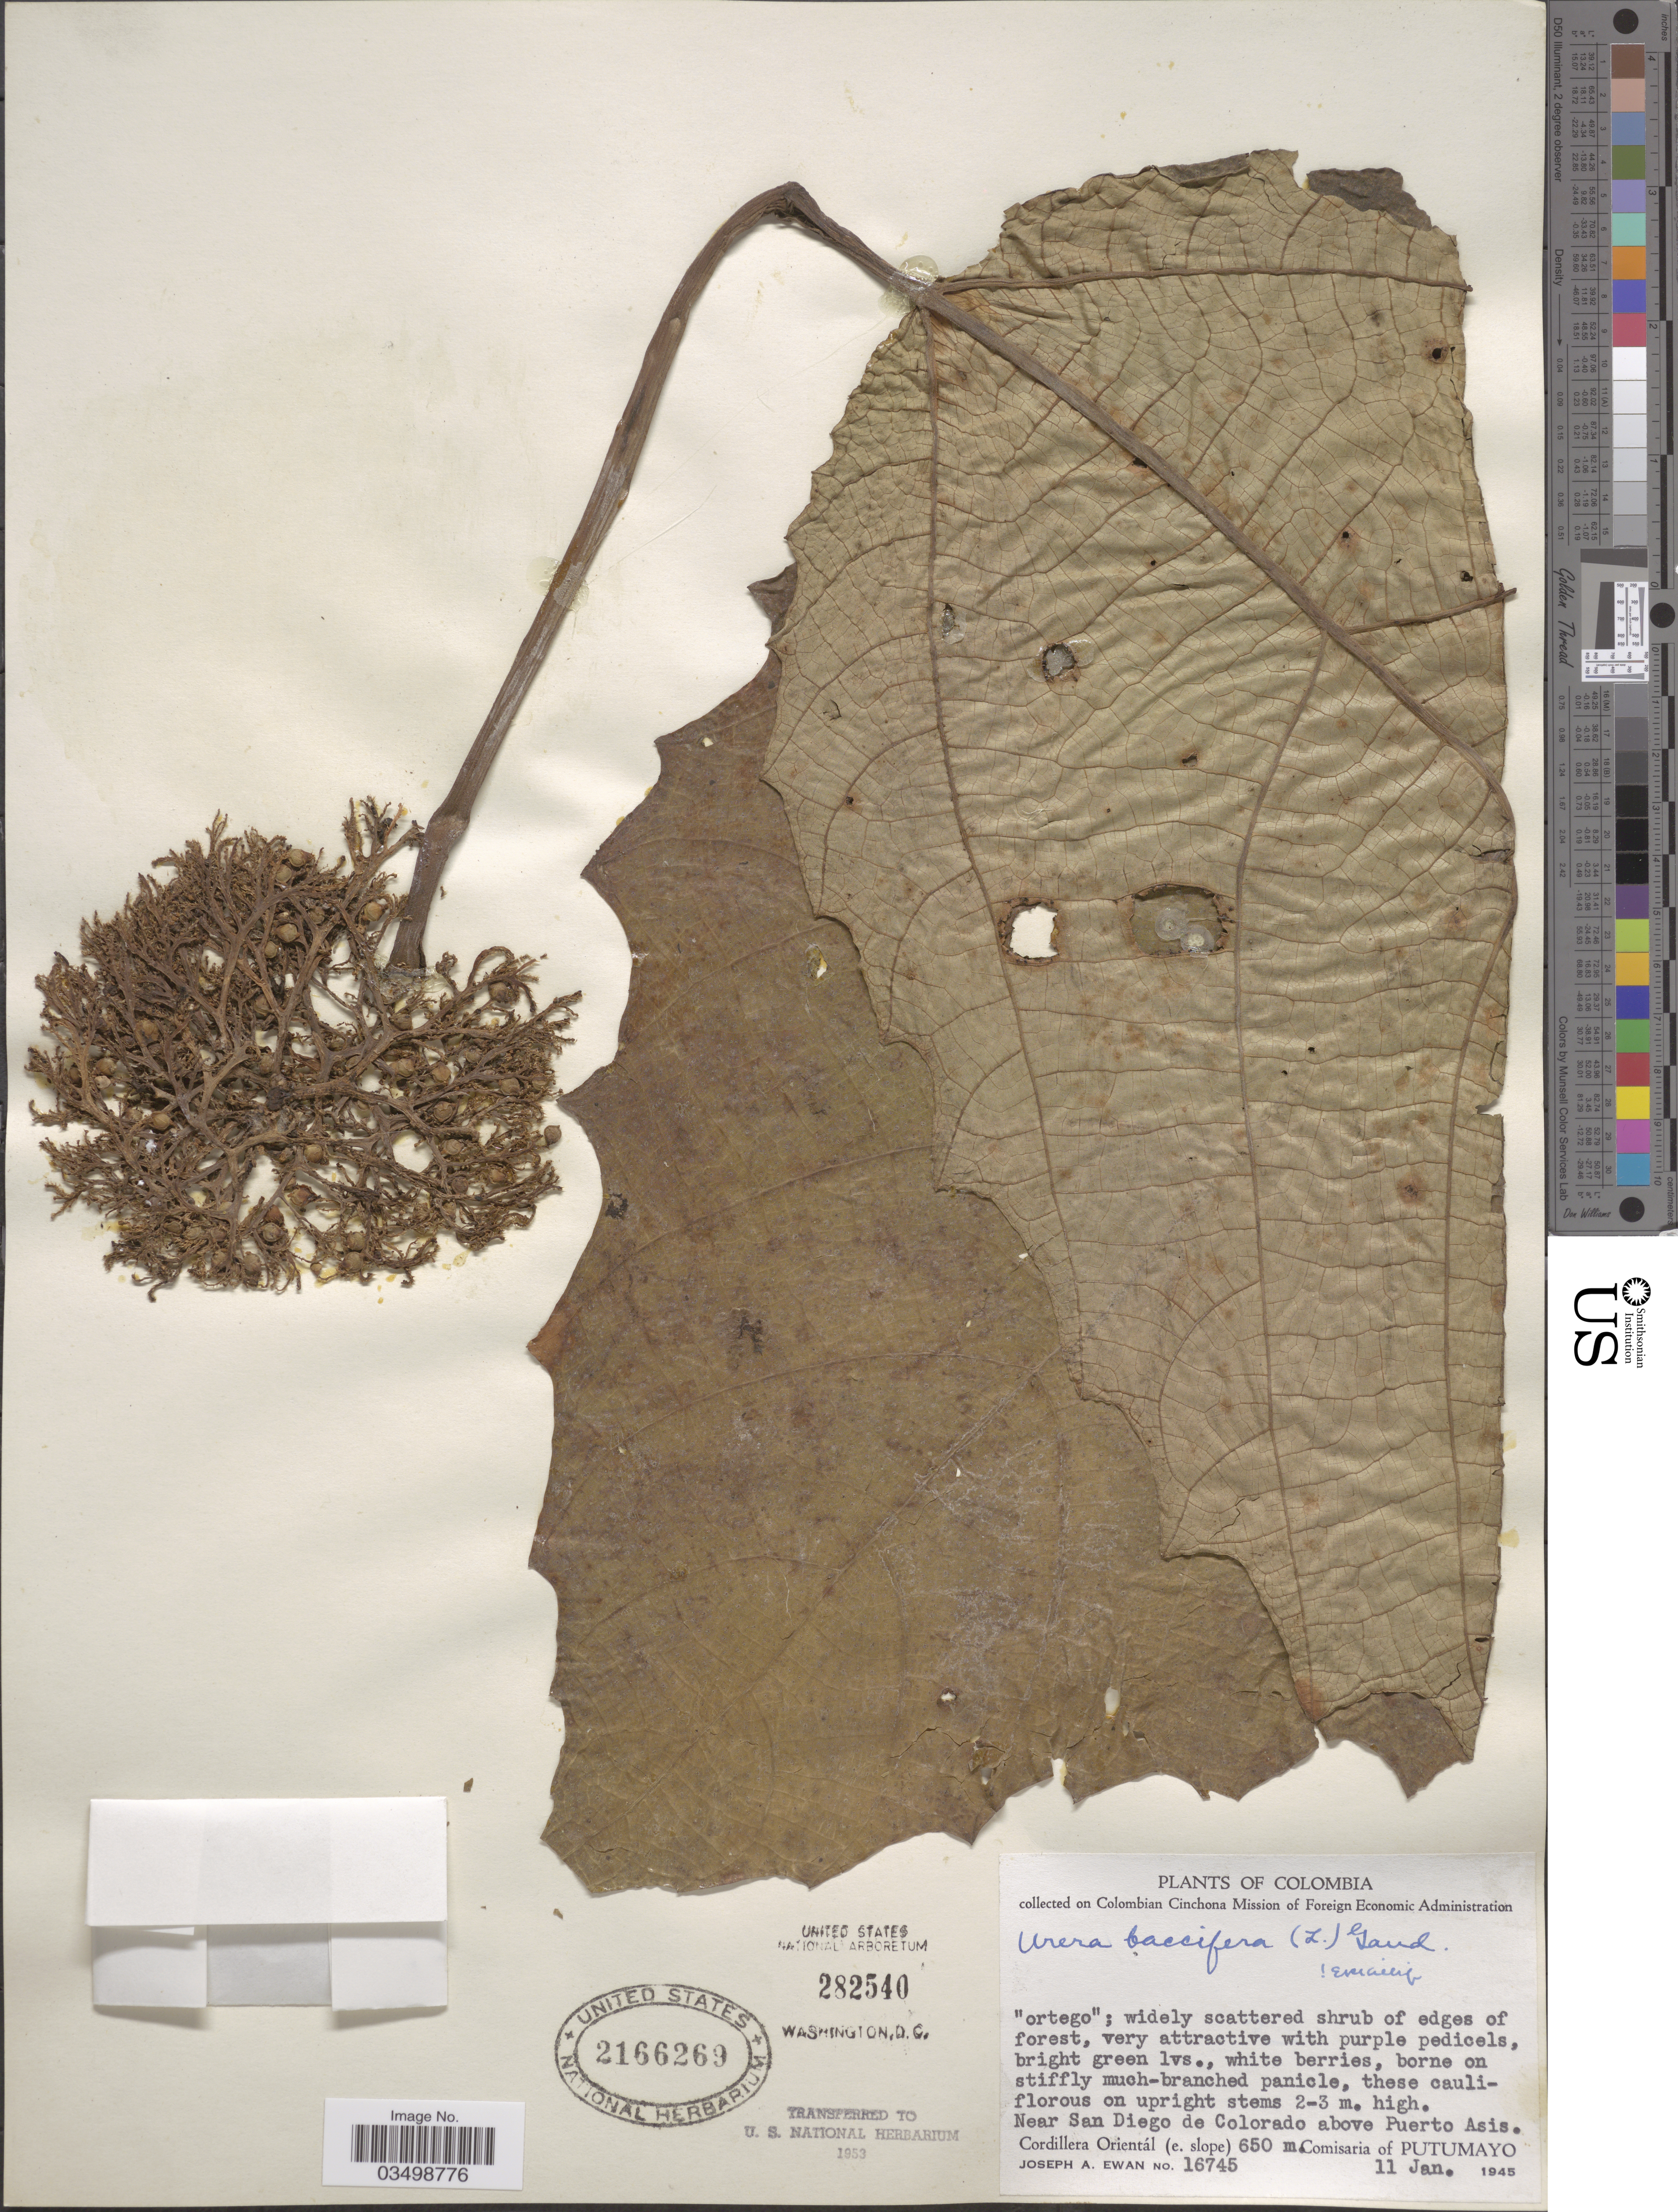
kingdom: Plantae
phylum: Tracheophyta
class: Magnoliopsida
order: Rosales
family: Urticaceae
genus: Urera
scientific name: Urera baccifera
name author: (L.) Gaudich. ex Wedd.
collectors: J. A. Ewan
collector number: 16745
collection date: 1945-01-11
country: Colombia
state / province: Putumayo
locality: Near San Diego de Colorado above Puerto Asis. Cordillera Orientál (e. slope) Comisaria of Putumayo.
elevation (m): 650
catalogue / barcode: US 2166269